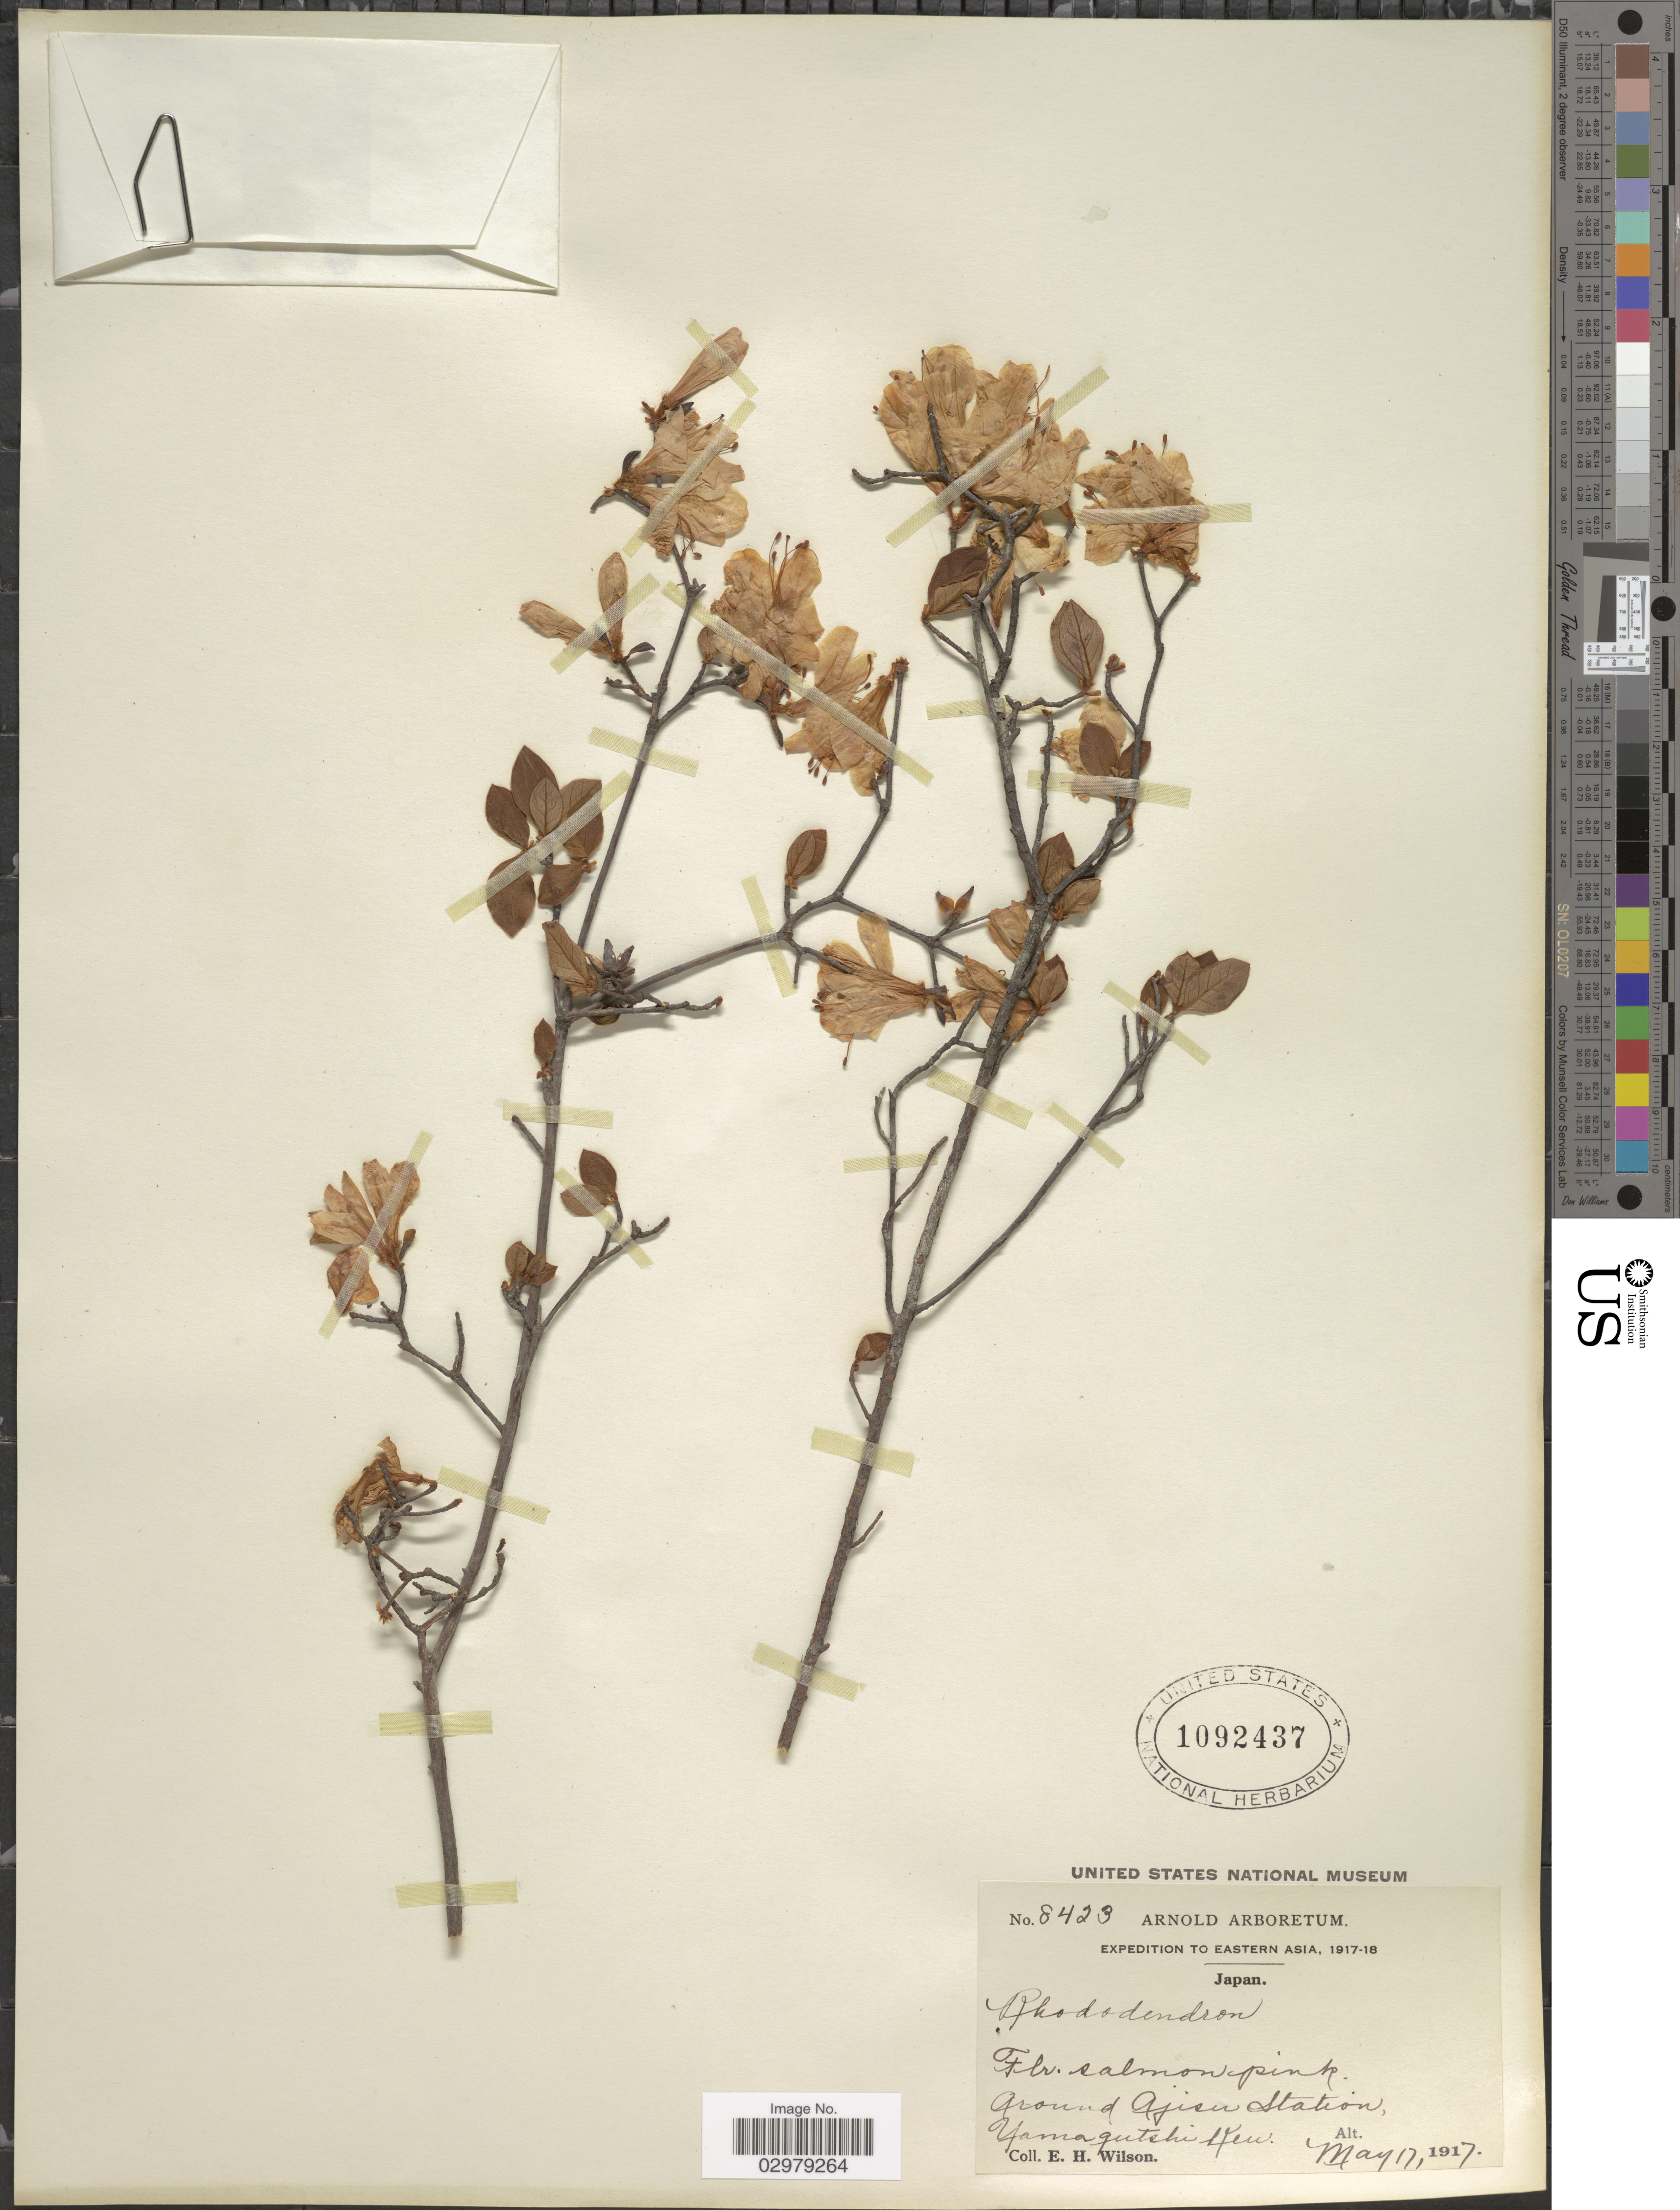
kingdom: Plantae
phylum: Tracheophyta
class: Magnoliopsida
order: Ericales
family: Ericaceae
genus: Rhododendron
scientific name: Rhododendron sp.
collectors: E. Wilson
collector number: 8423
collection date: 1917-05-17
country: Japan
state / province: Yamaguti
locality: Ground Ajisu Station, Yamagutshi Ken.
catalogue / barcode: US 1092437